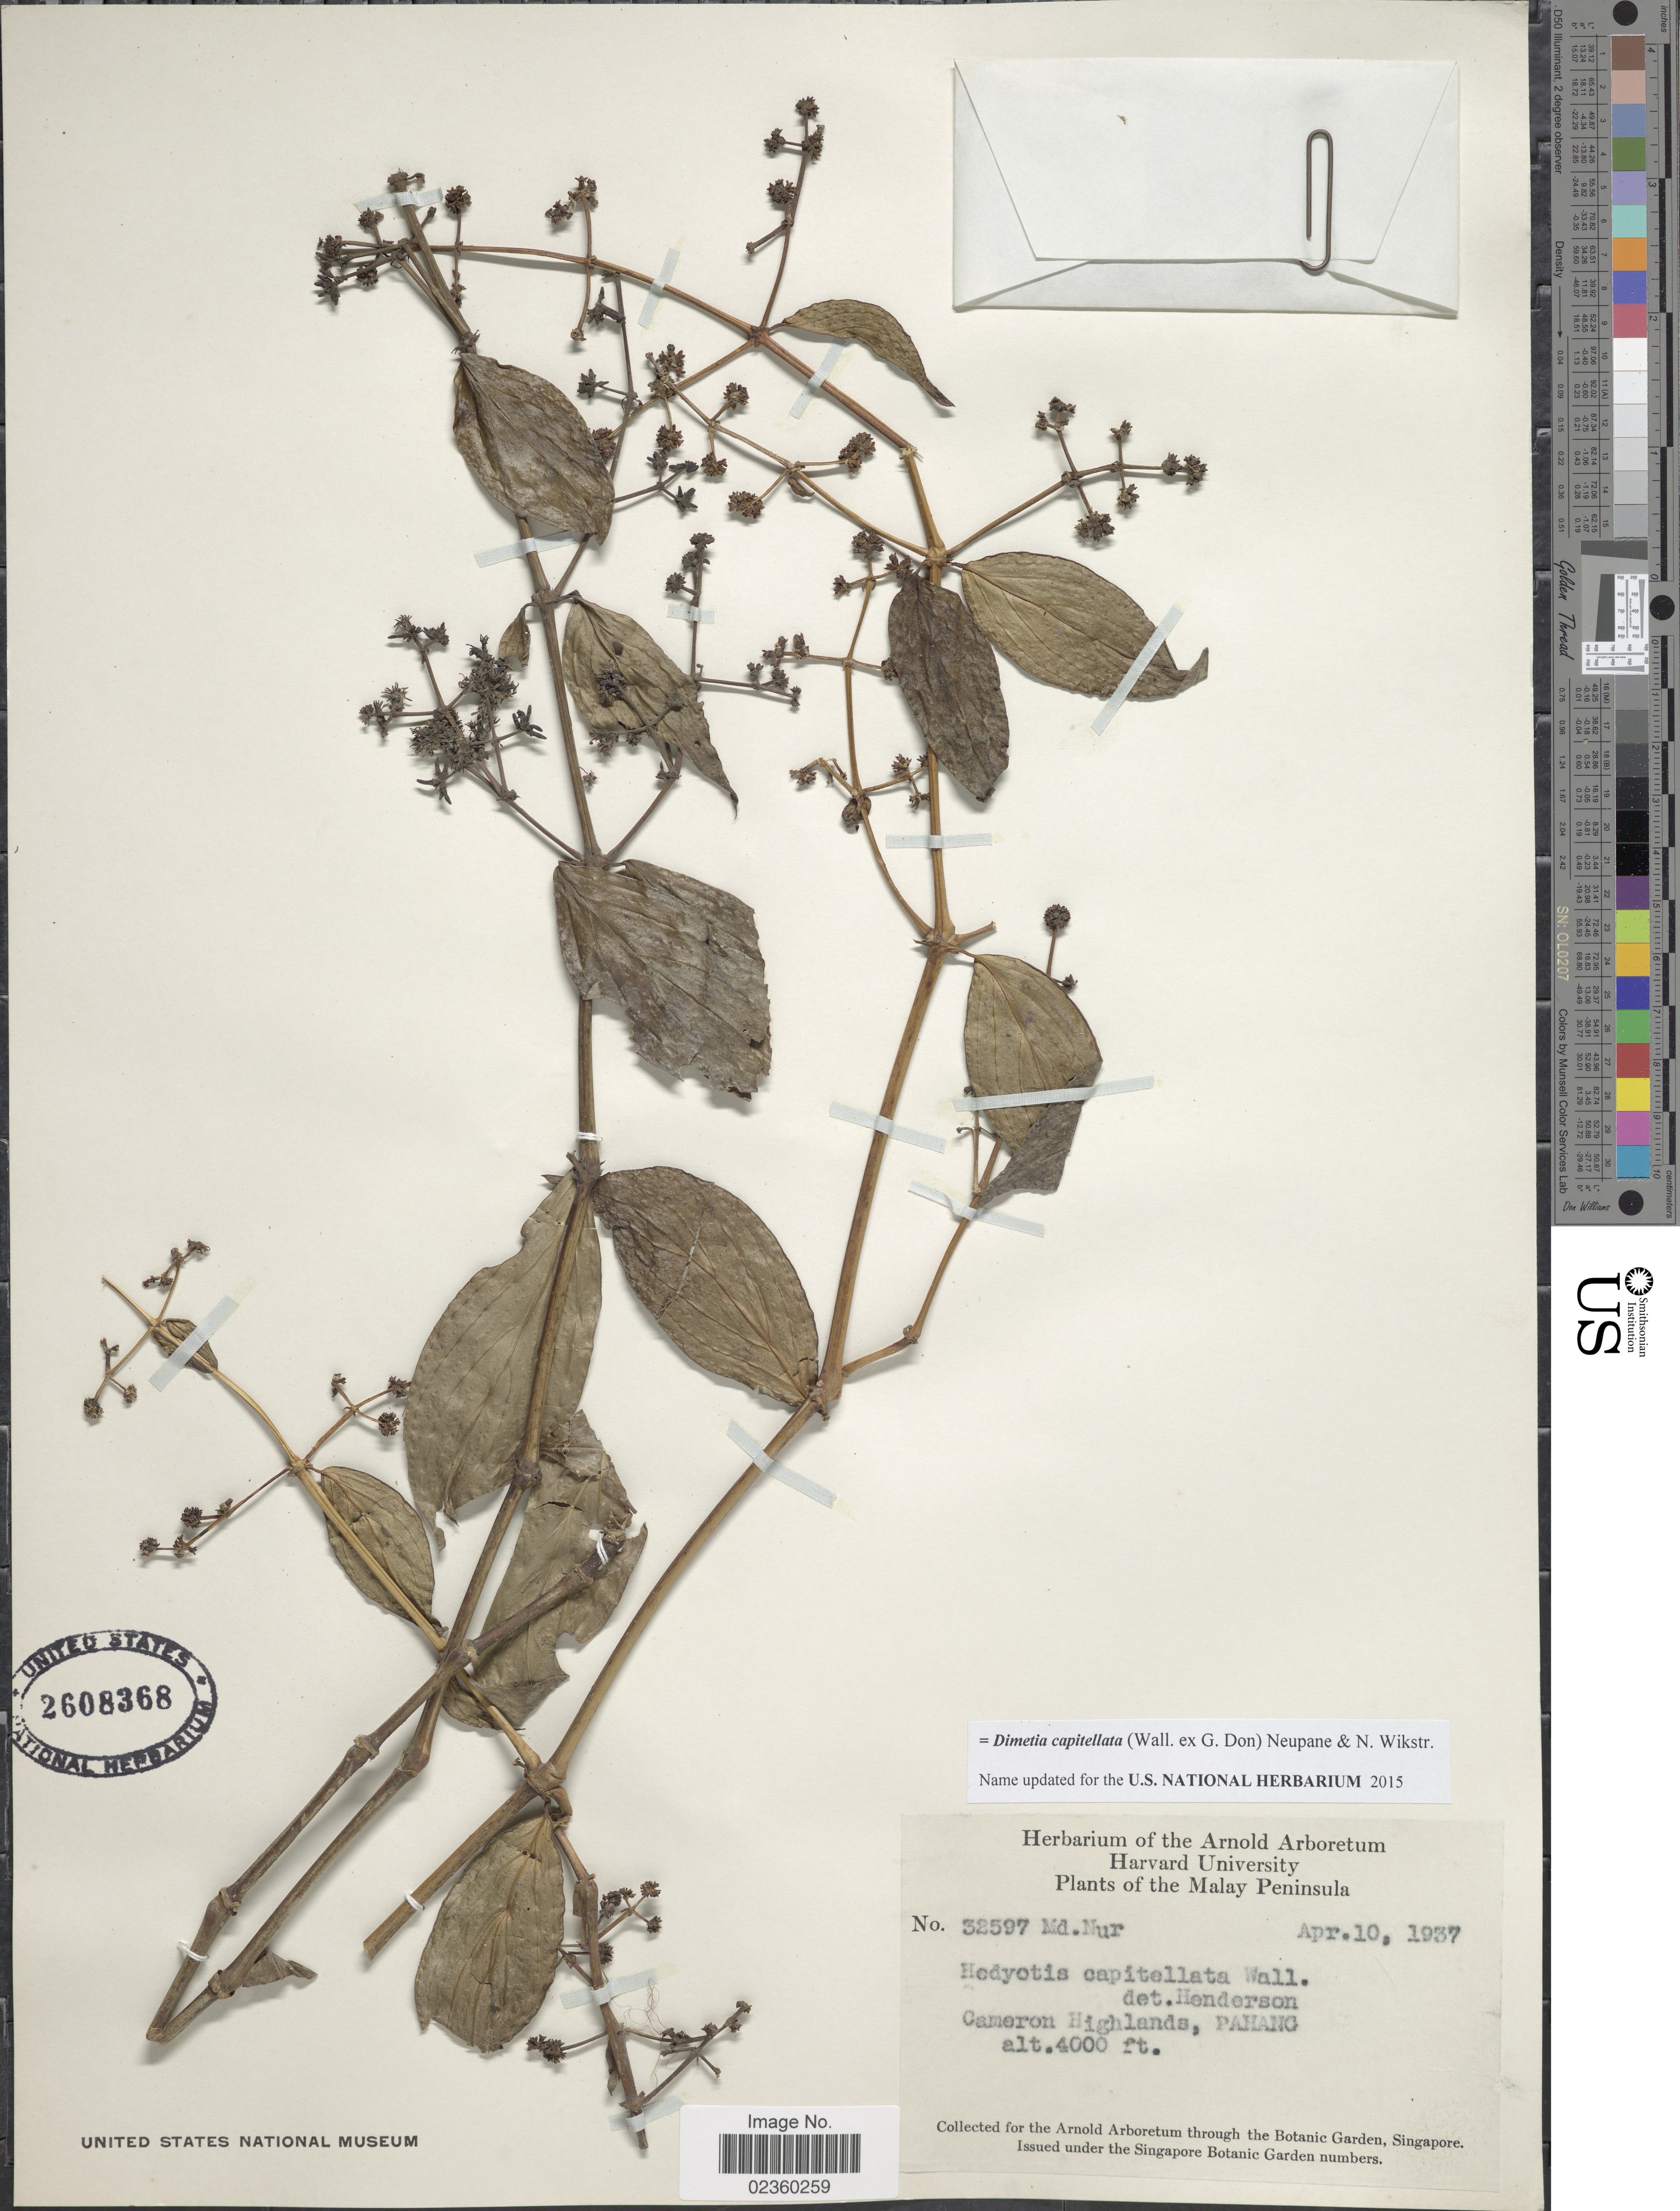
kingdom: Plantae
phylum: Tracheophyta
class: Magnoliopsida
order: Gentianales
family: Rubiaceae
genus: Dimetia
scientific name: Dimetia capitellata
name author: (Wall. ex G. Don) Neupane & N. Wikstr.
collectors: M. Nur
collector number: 32597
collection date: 1937-04-10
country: Malaysia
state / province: Pahang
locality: The Malay Peninsula, Cameron Highlands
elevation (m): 1219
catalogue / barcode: US 2608368